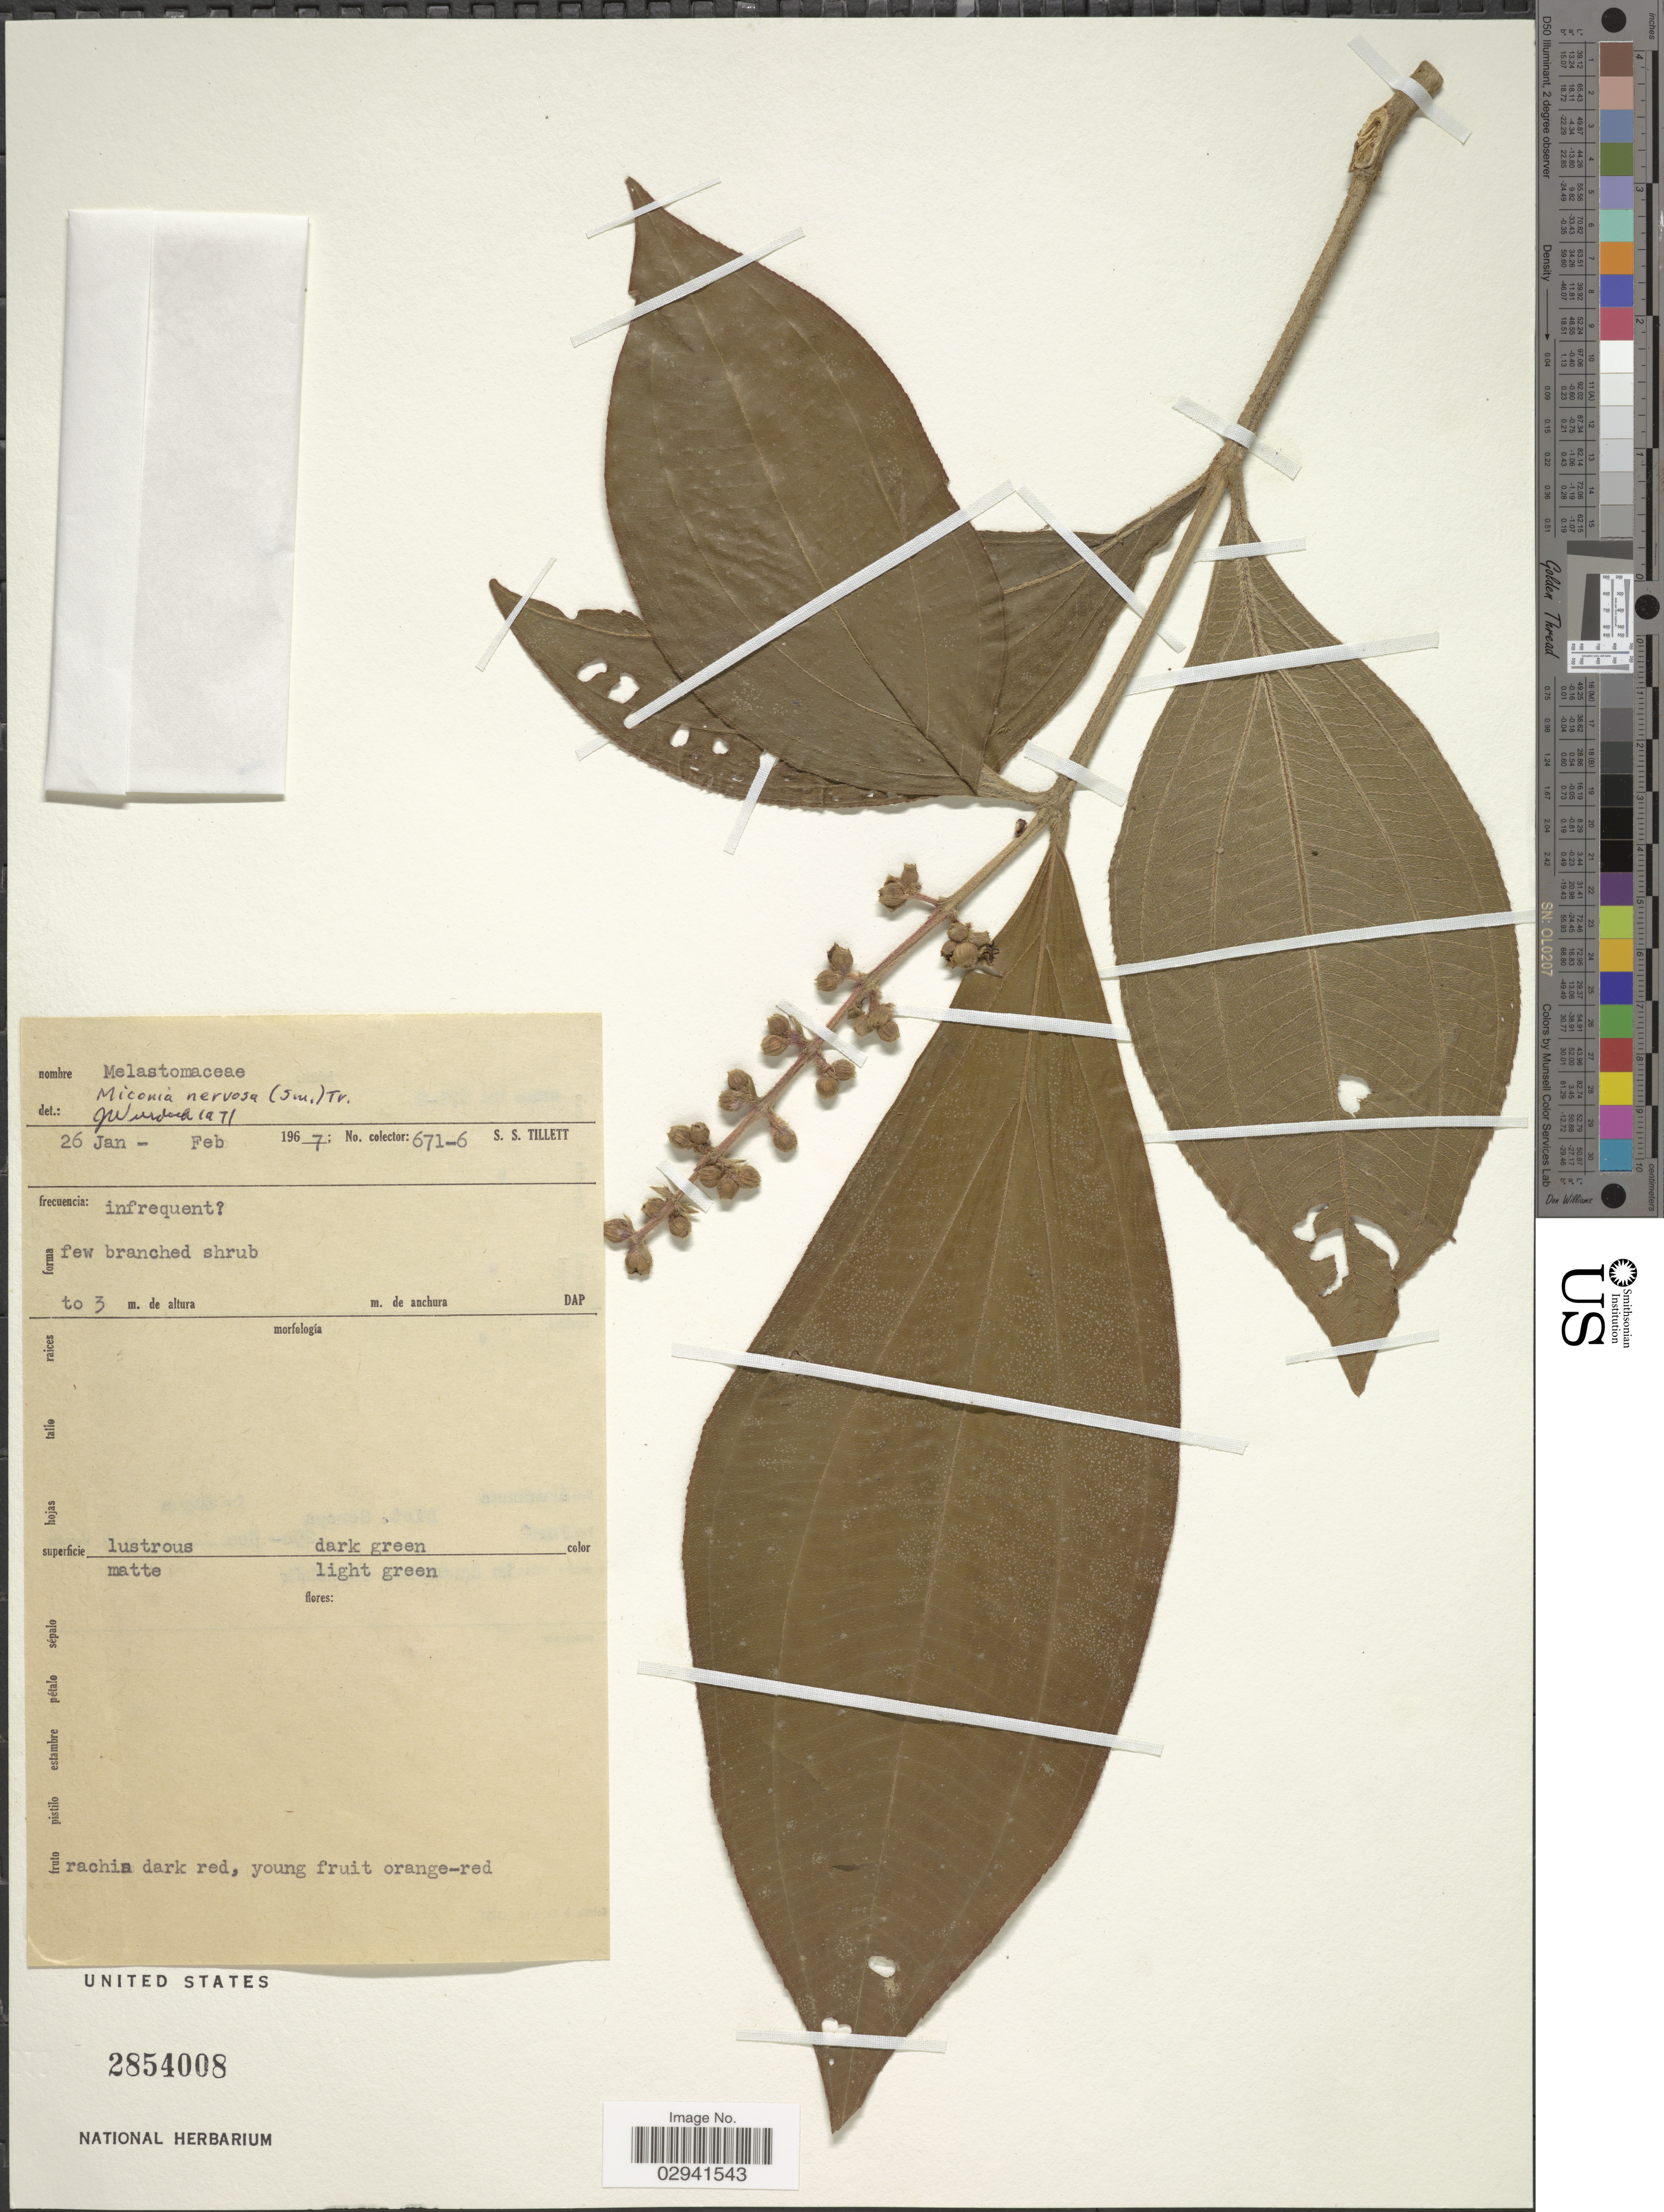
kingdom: Plantae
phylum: Tracheophyta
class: Magnoliopsida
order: Myrtales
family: Melastomataceae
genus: Miconia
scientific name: Miconia nervosa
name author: (Sm.) Triana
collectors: S. S. Tillett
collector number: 671-6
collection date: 1967-01-26/1967-02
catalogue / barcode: US 2854008